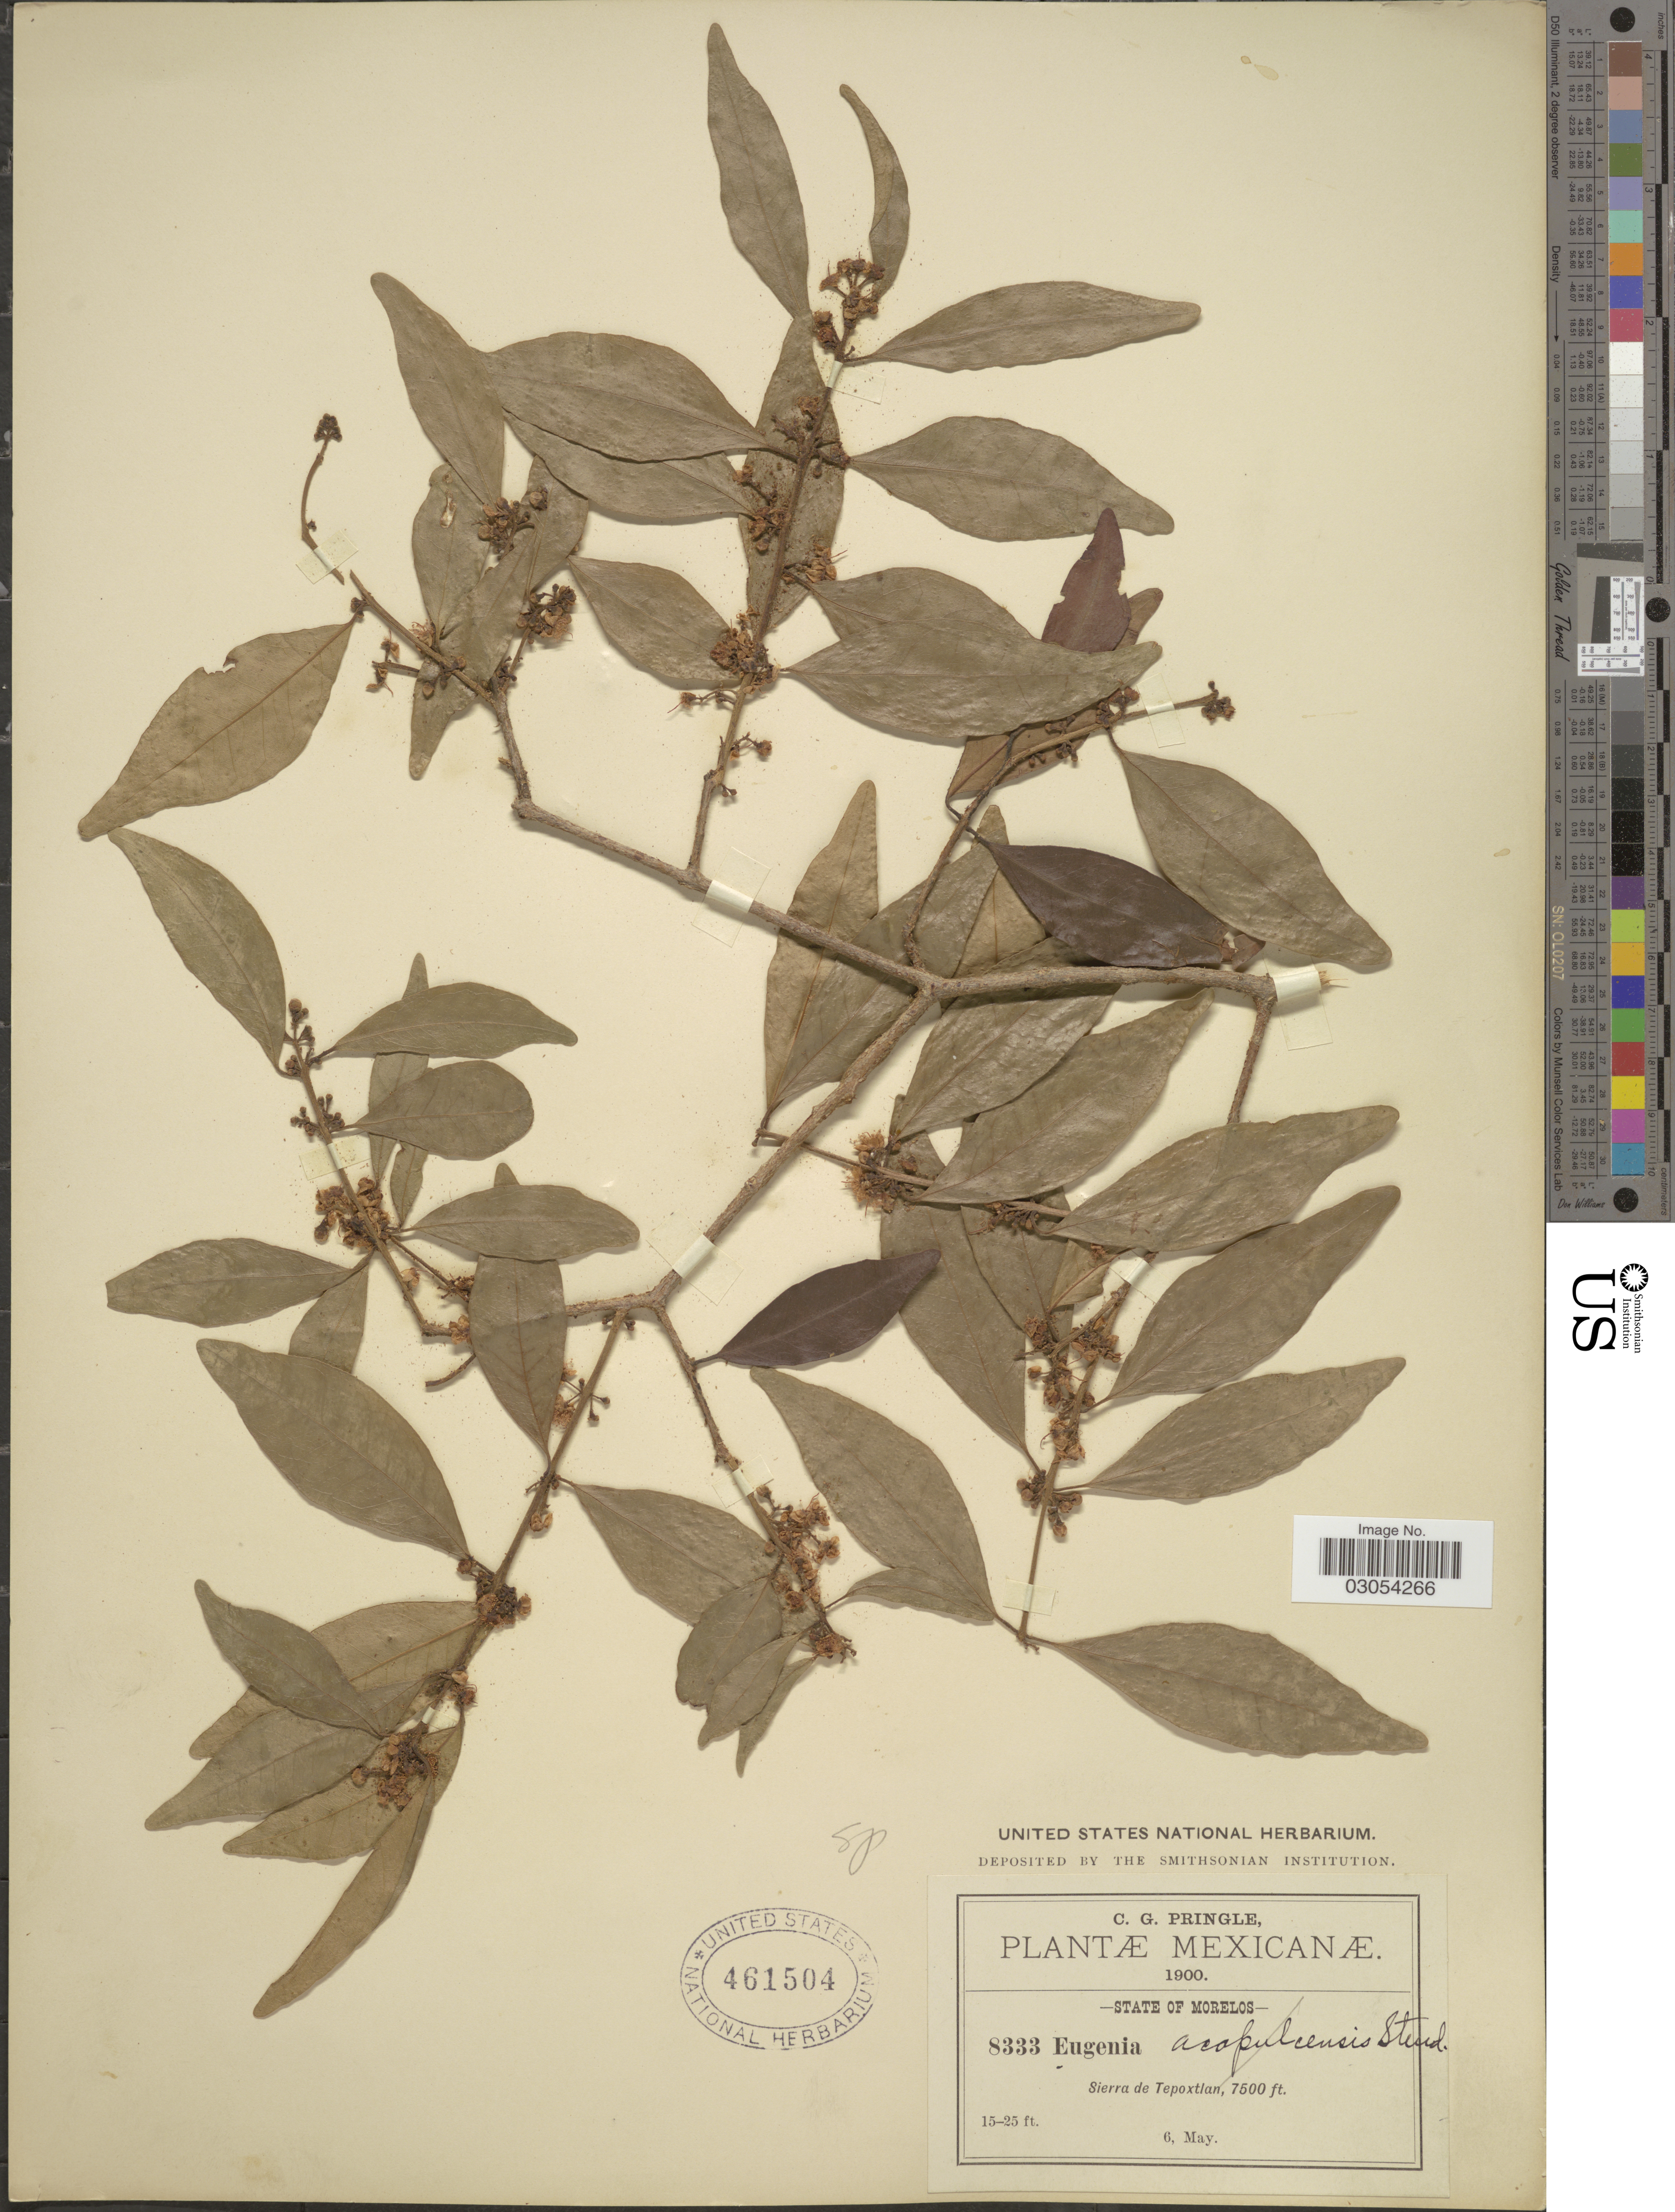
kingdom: Plantae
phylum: Tracheophyta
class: Magnoliopsida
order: Myrtales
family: Myrtaceae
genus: Eugenia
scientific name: Eugenia sp.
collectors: C. G. Pringle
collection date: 1900-05-06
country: Mexico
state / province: Morelos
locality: State of Morelos. Sierra de Tepoxtlan.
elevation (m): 2286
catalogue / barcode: US 461504